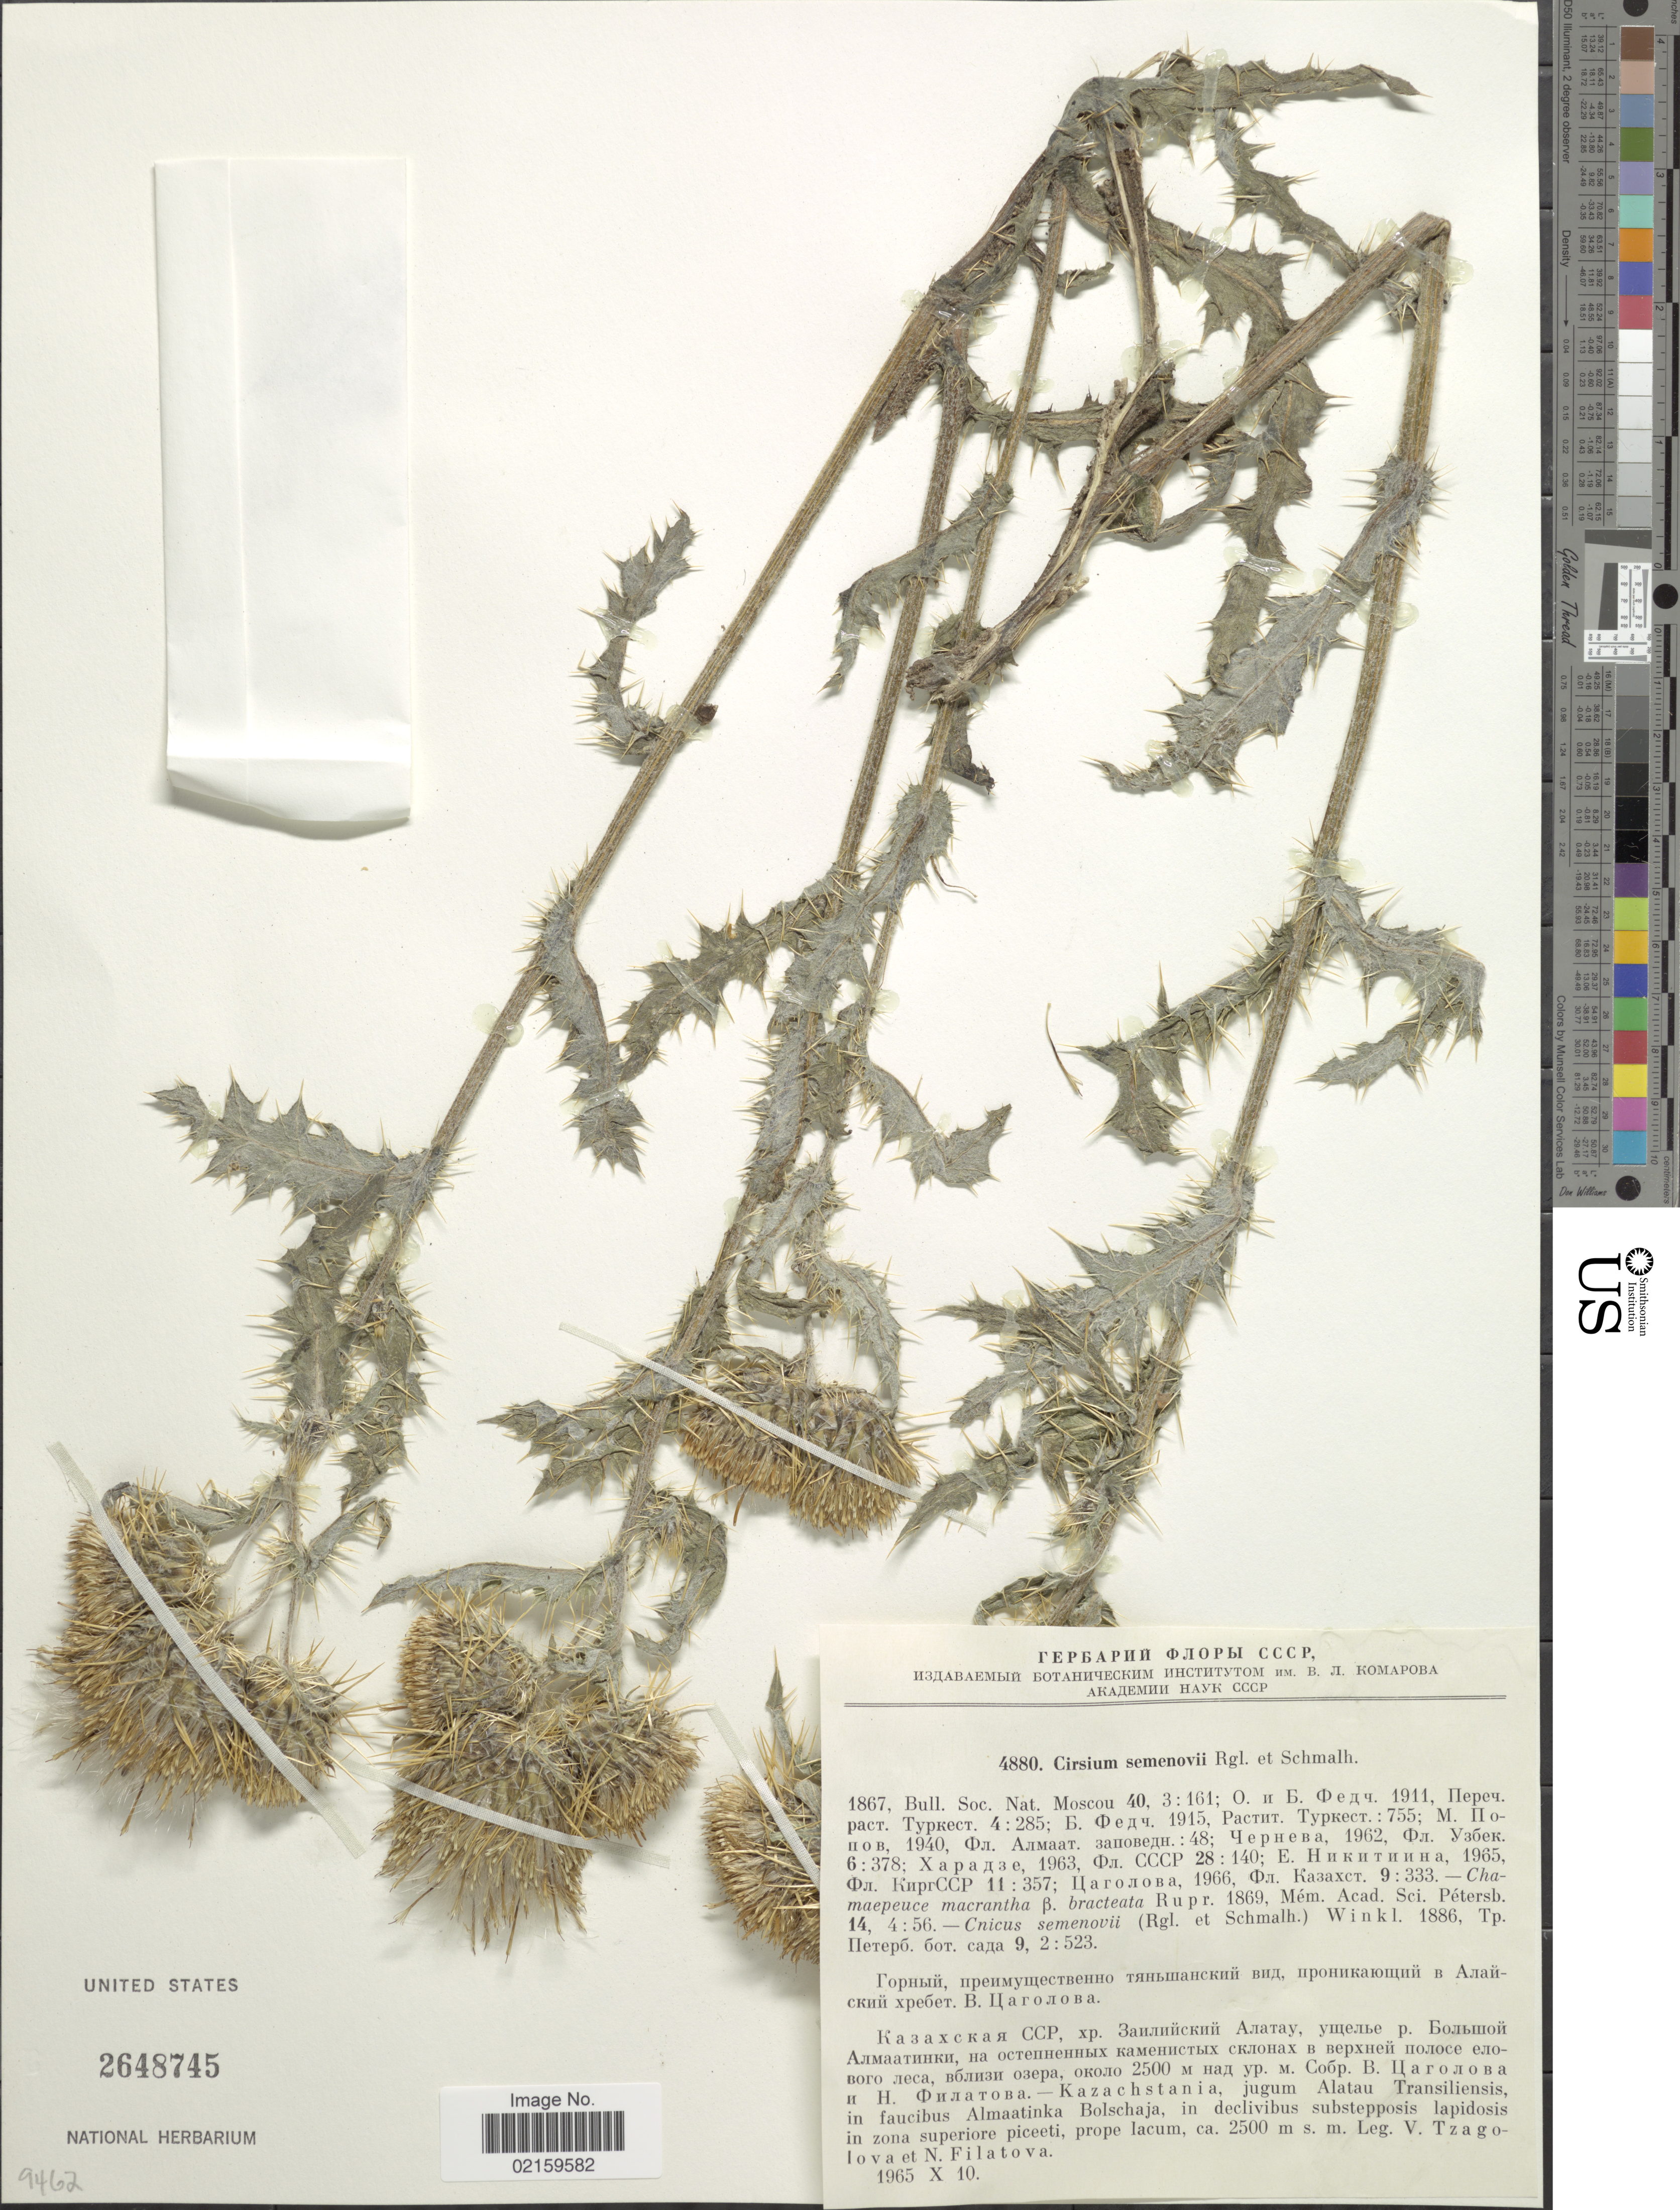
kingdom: Plantae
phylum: Tracheophyta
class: Magnoliopsida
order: Asterales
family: Asteraceae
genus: Cirsium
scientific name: Cirsium semenovii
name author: Regel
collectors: V. Tzagolova & N. Filatova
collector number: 4880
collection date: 1965-10-10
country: Kazakhstan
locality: Kazakhstania, jugum Alatau Transiliensis in faucibus Almaatinka Bolschaja, in declivibus substepposis lapidosis in zona superiore piceeti, prope lacum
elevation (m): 2500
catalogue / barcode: US 2648745